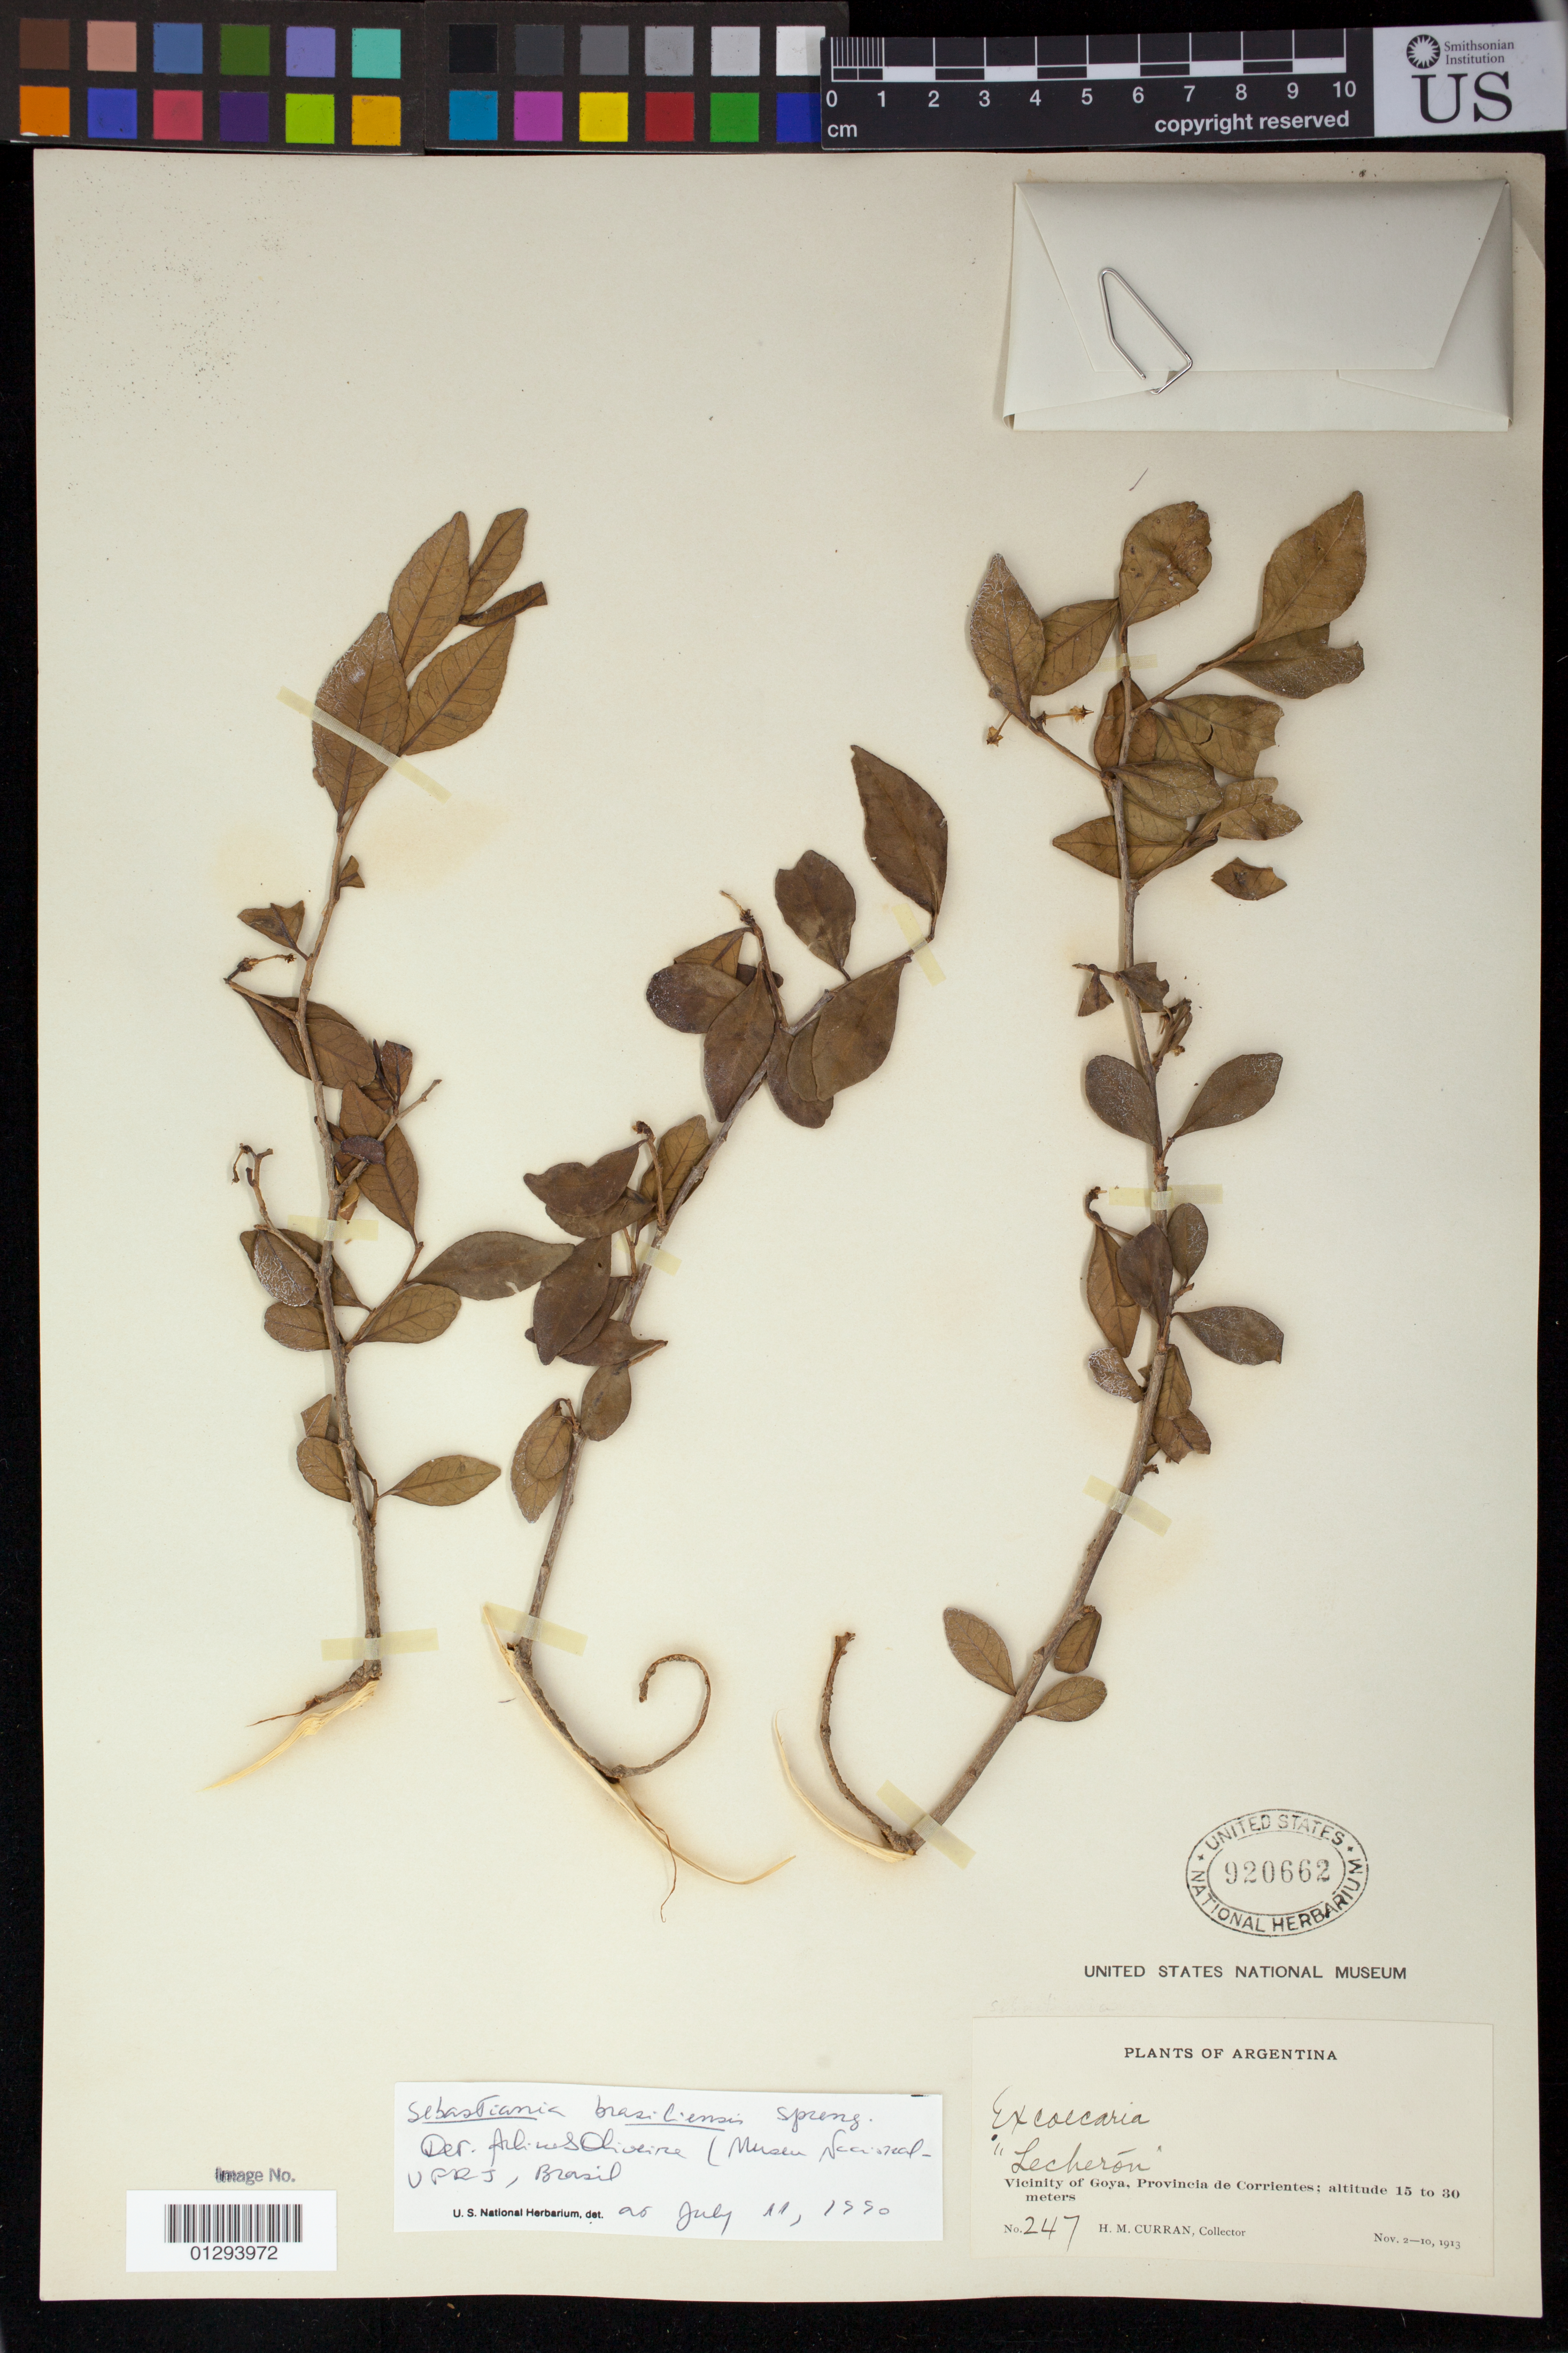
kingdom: Plantae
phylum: Tracheophyta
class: Magnoliopsida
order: Malpighiales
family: Euphorbiaceae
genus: Sebastiania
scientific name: Sebastiania brasiliensis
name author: Spreng.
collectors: H. M. Curran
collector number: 247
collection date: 1913-11-02/1913-11-10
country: Argentina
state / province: Corrientes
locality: Vicinity of Goya, Provincia de Corrientes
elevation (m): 15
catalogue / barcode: US 920662